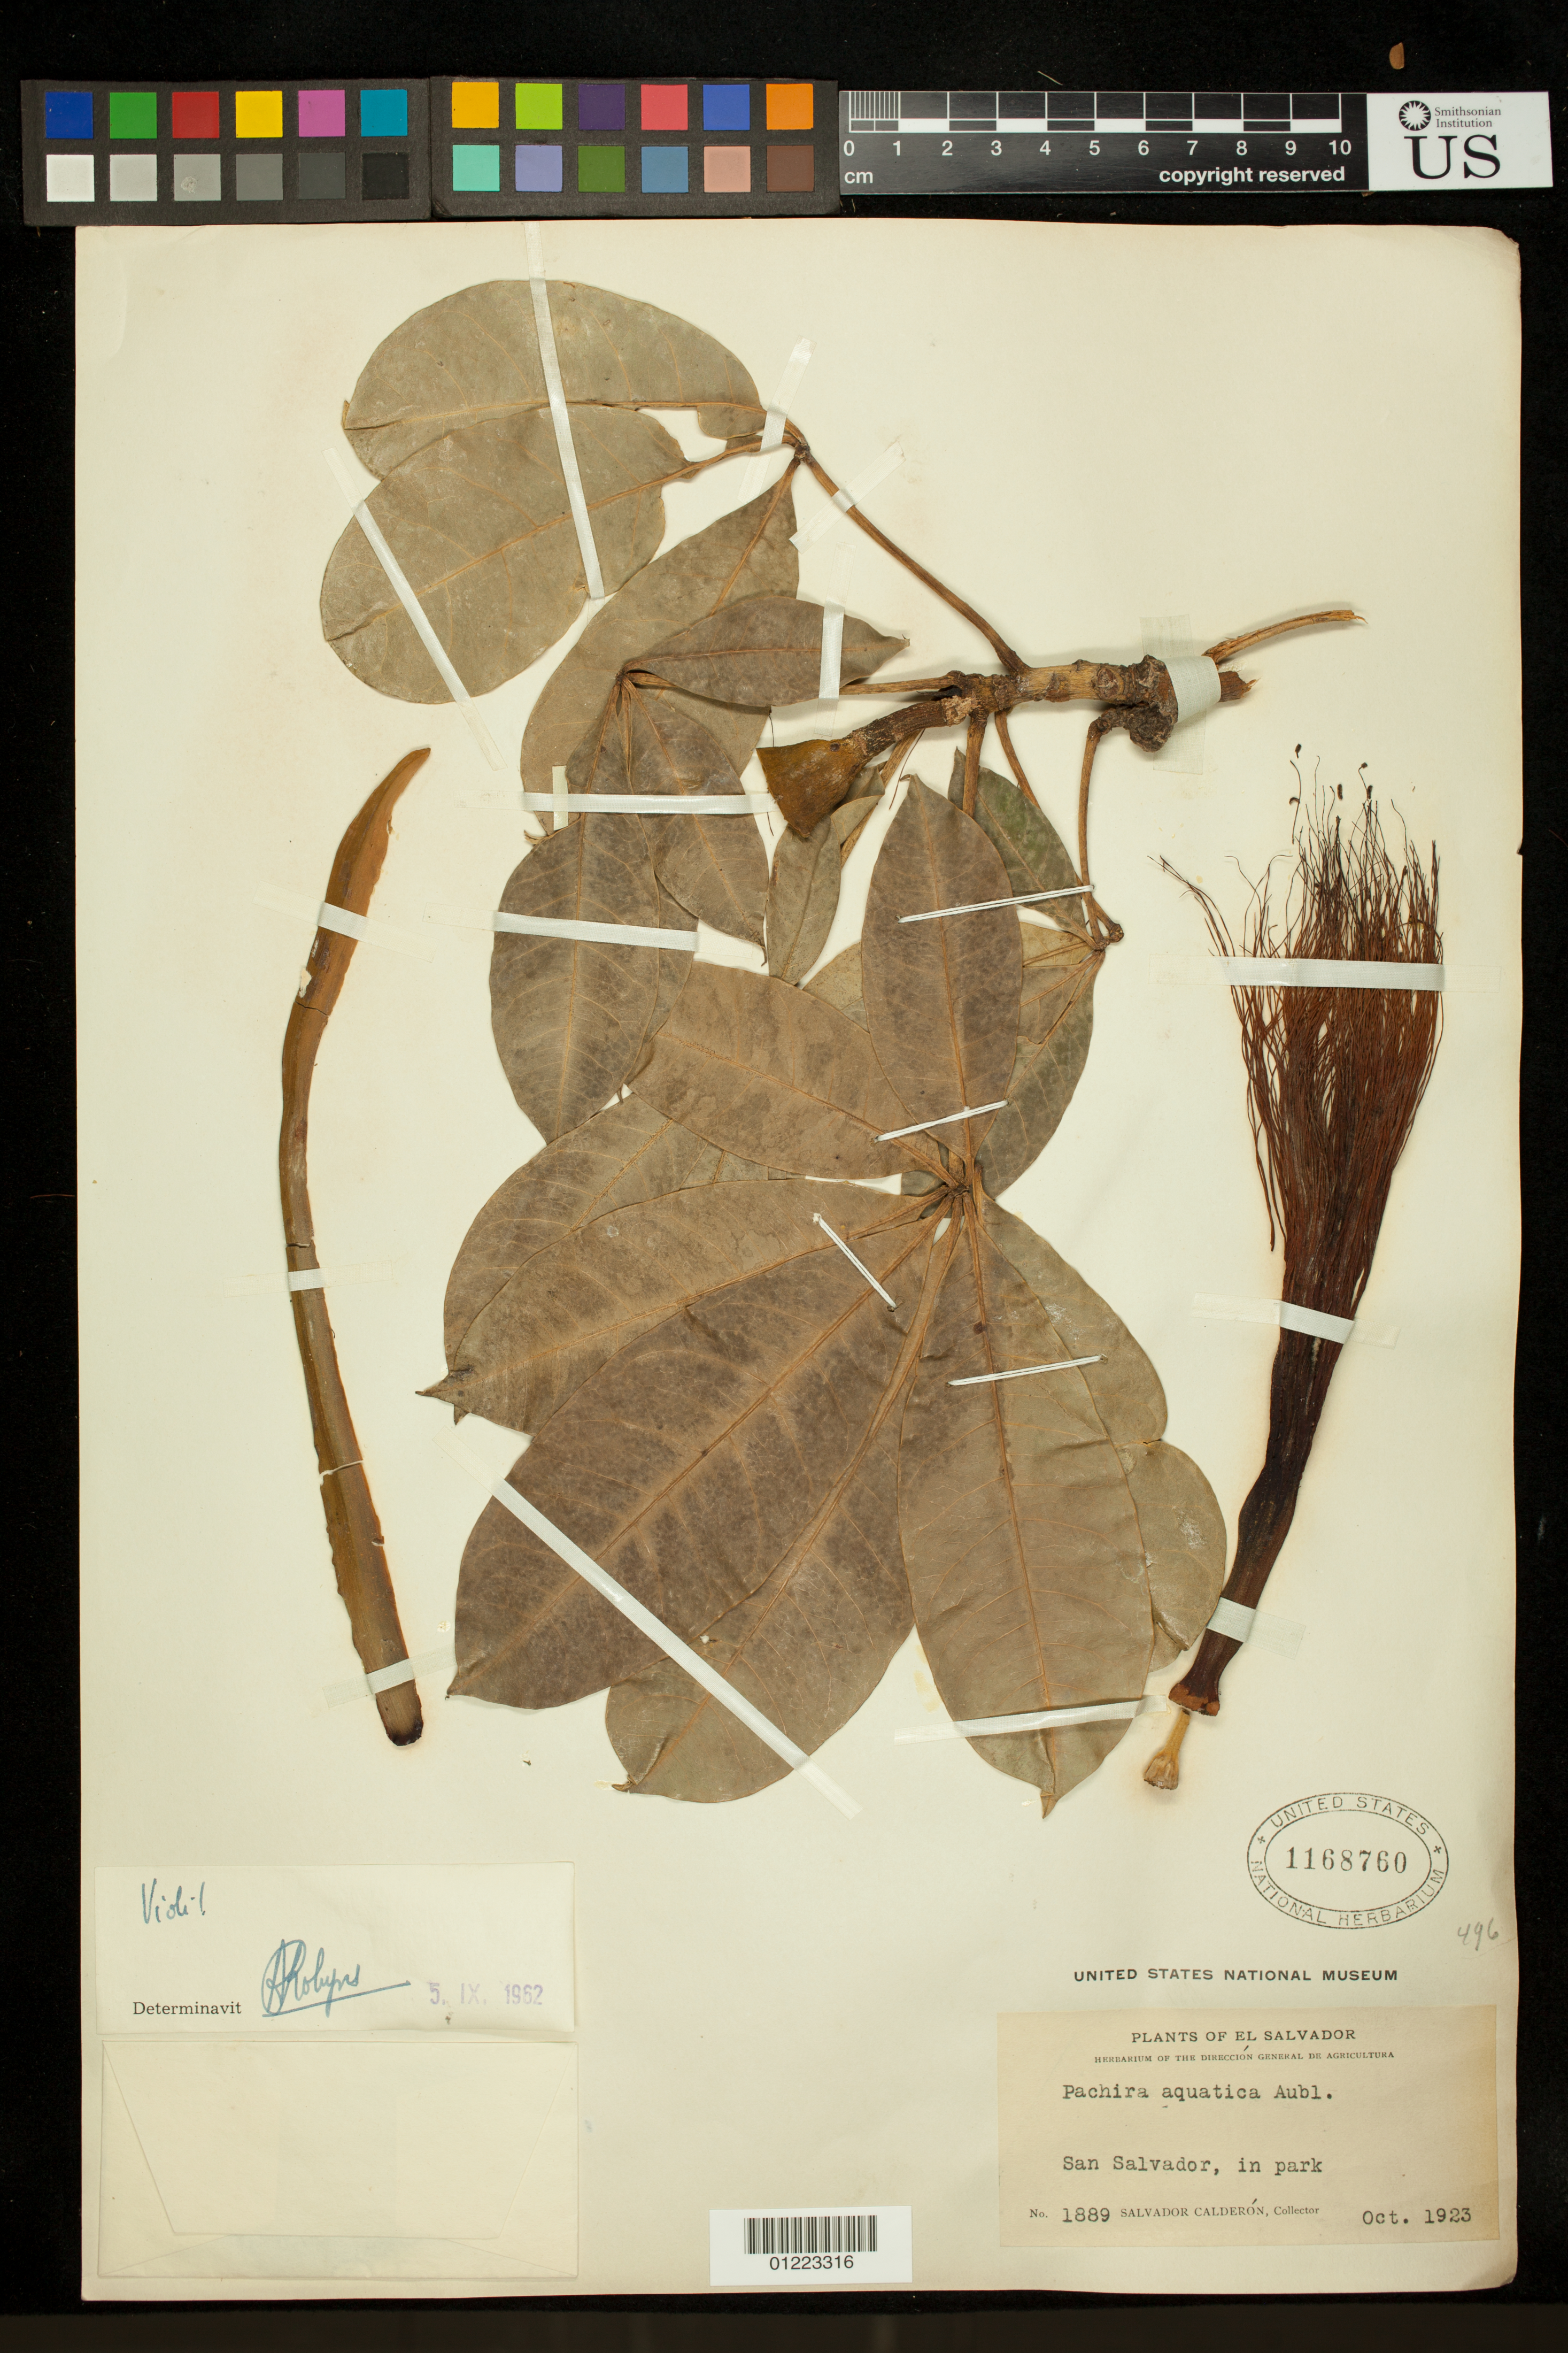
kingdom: Plantae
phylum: Tracheophyta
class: Magnoliopsida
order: Malvales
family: Malvaceae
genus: Pachira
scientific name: Pachira aquatica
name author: Aubl.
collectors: S. Calderón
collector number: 1889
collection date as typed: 1923-10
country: El Salvador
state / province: San Salvador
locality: San Salvador, in park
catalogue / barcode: US 1168760